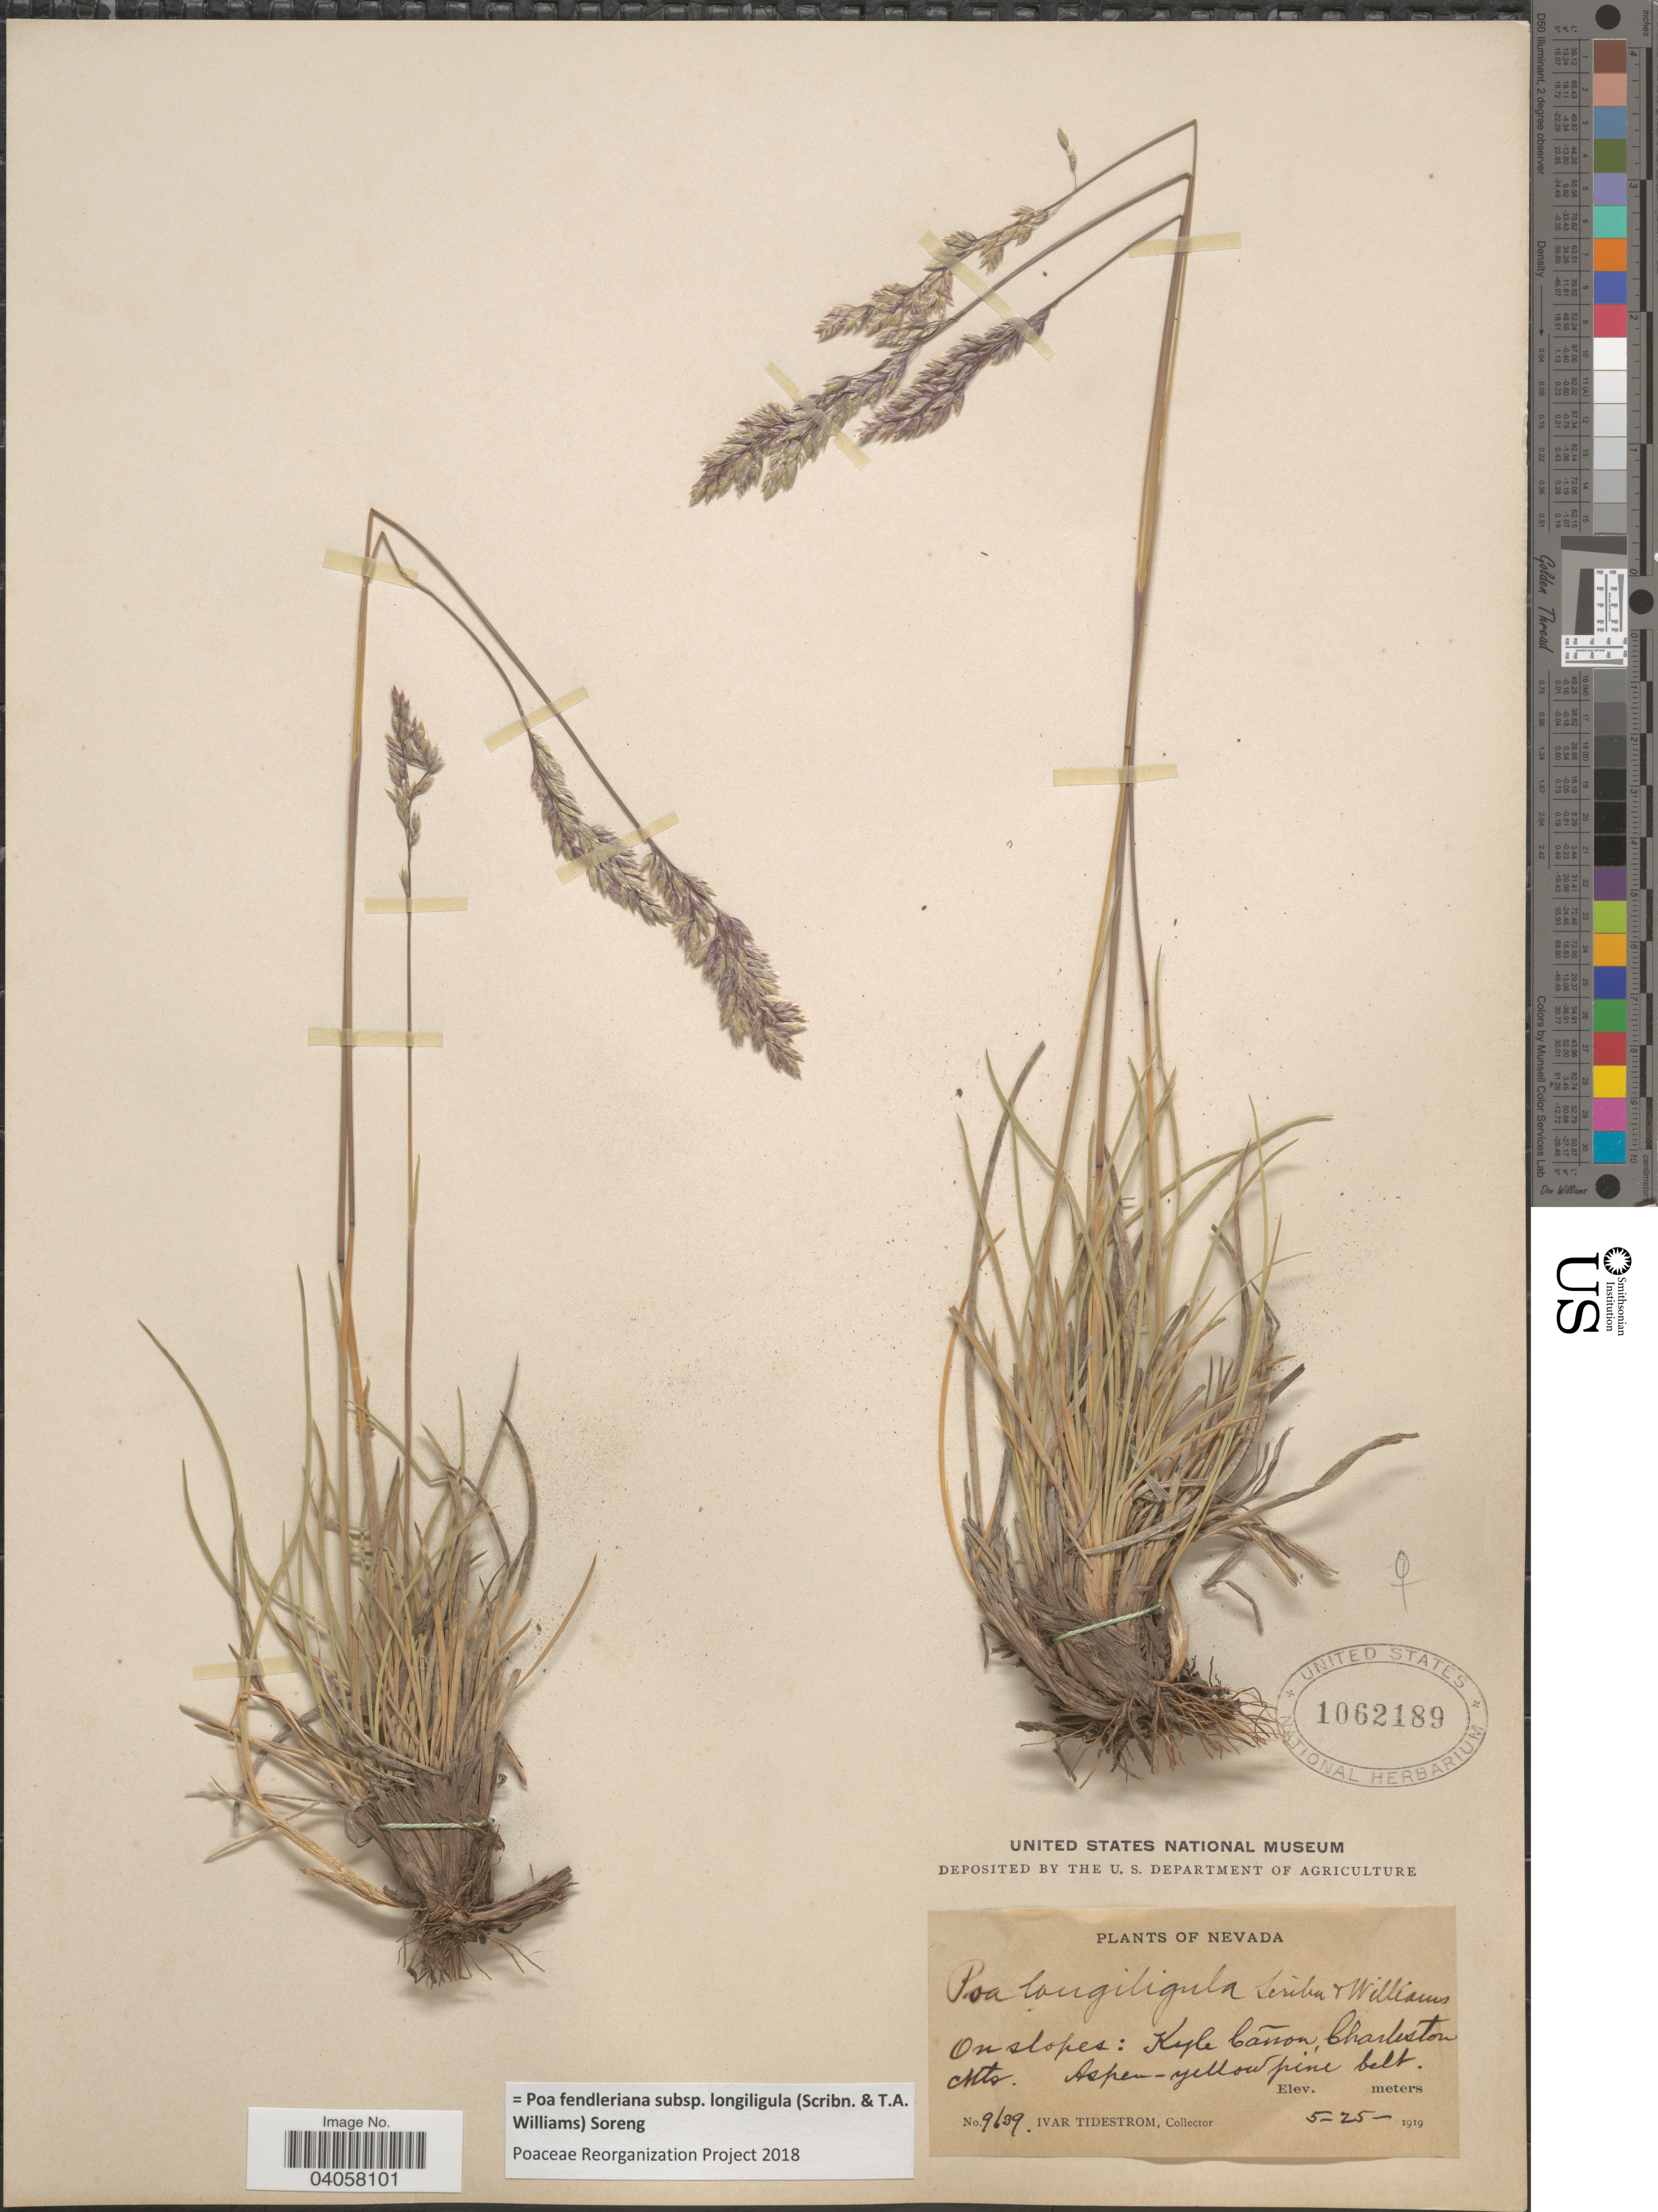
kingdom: Plantae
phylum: Tracheophyta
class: Liliopsida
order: Poales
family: Poaceae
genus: Poa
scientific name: Poa fendleriana subsp. longiligula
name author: (Scribn. & T.A. Williams) Soreng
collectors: I. F. Tidestrom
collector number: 9639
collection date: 1919-05-25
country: United States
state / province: Nevada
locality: On slopes: Kyle Cañon, Charleston Mts. Aspen-yellow pine belt.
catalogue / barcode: US 1062189